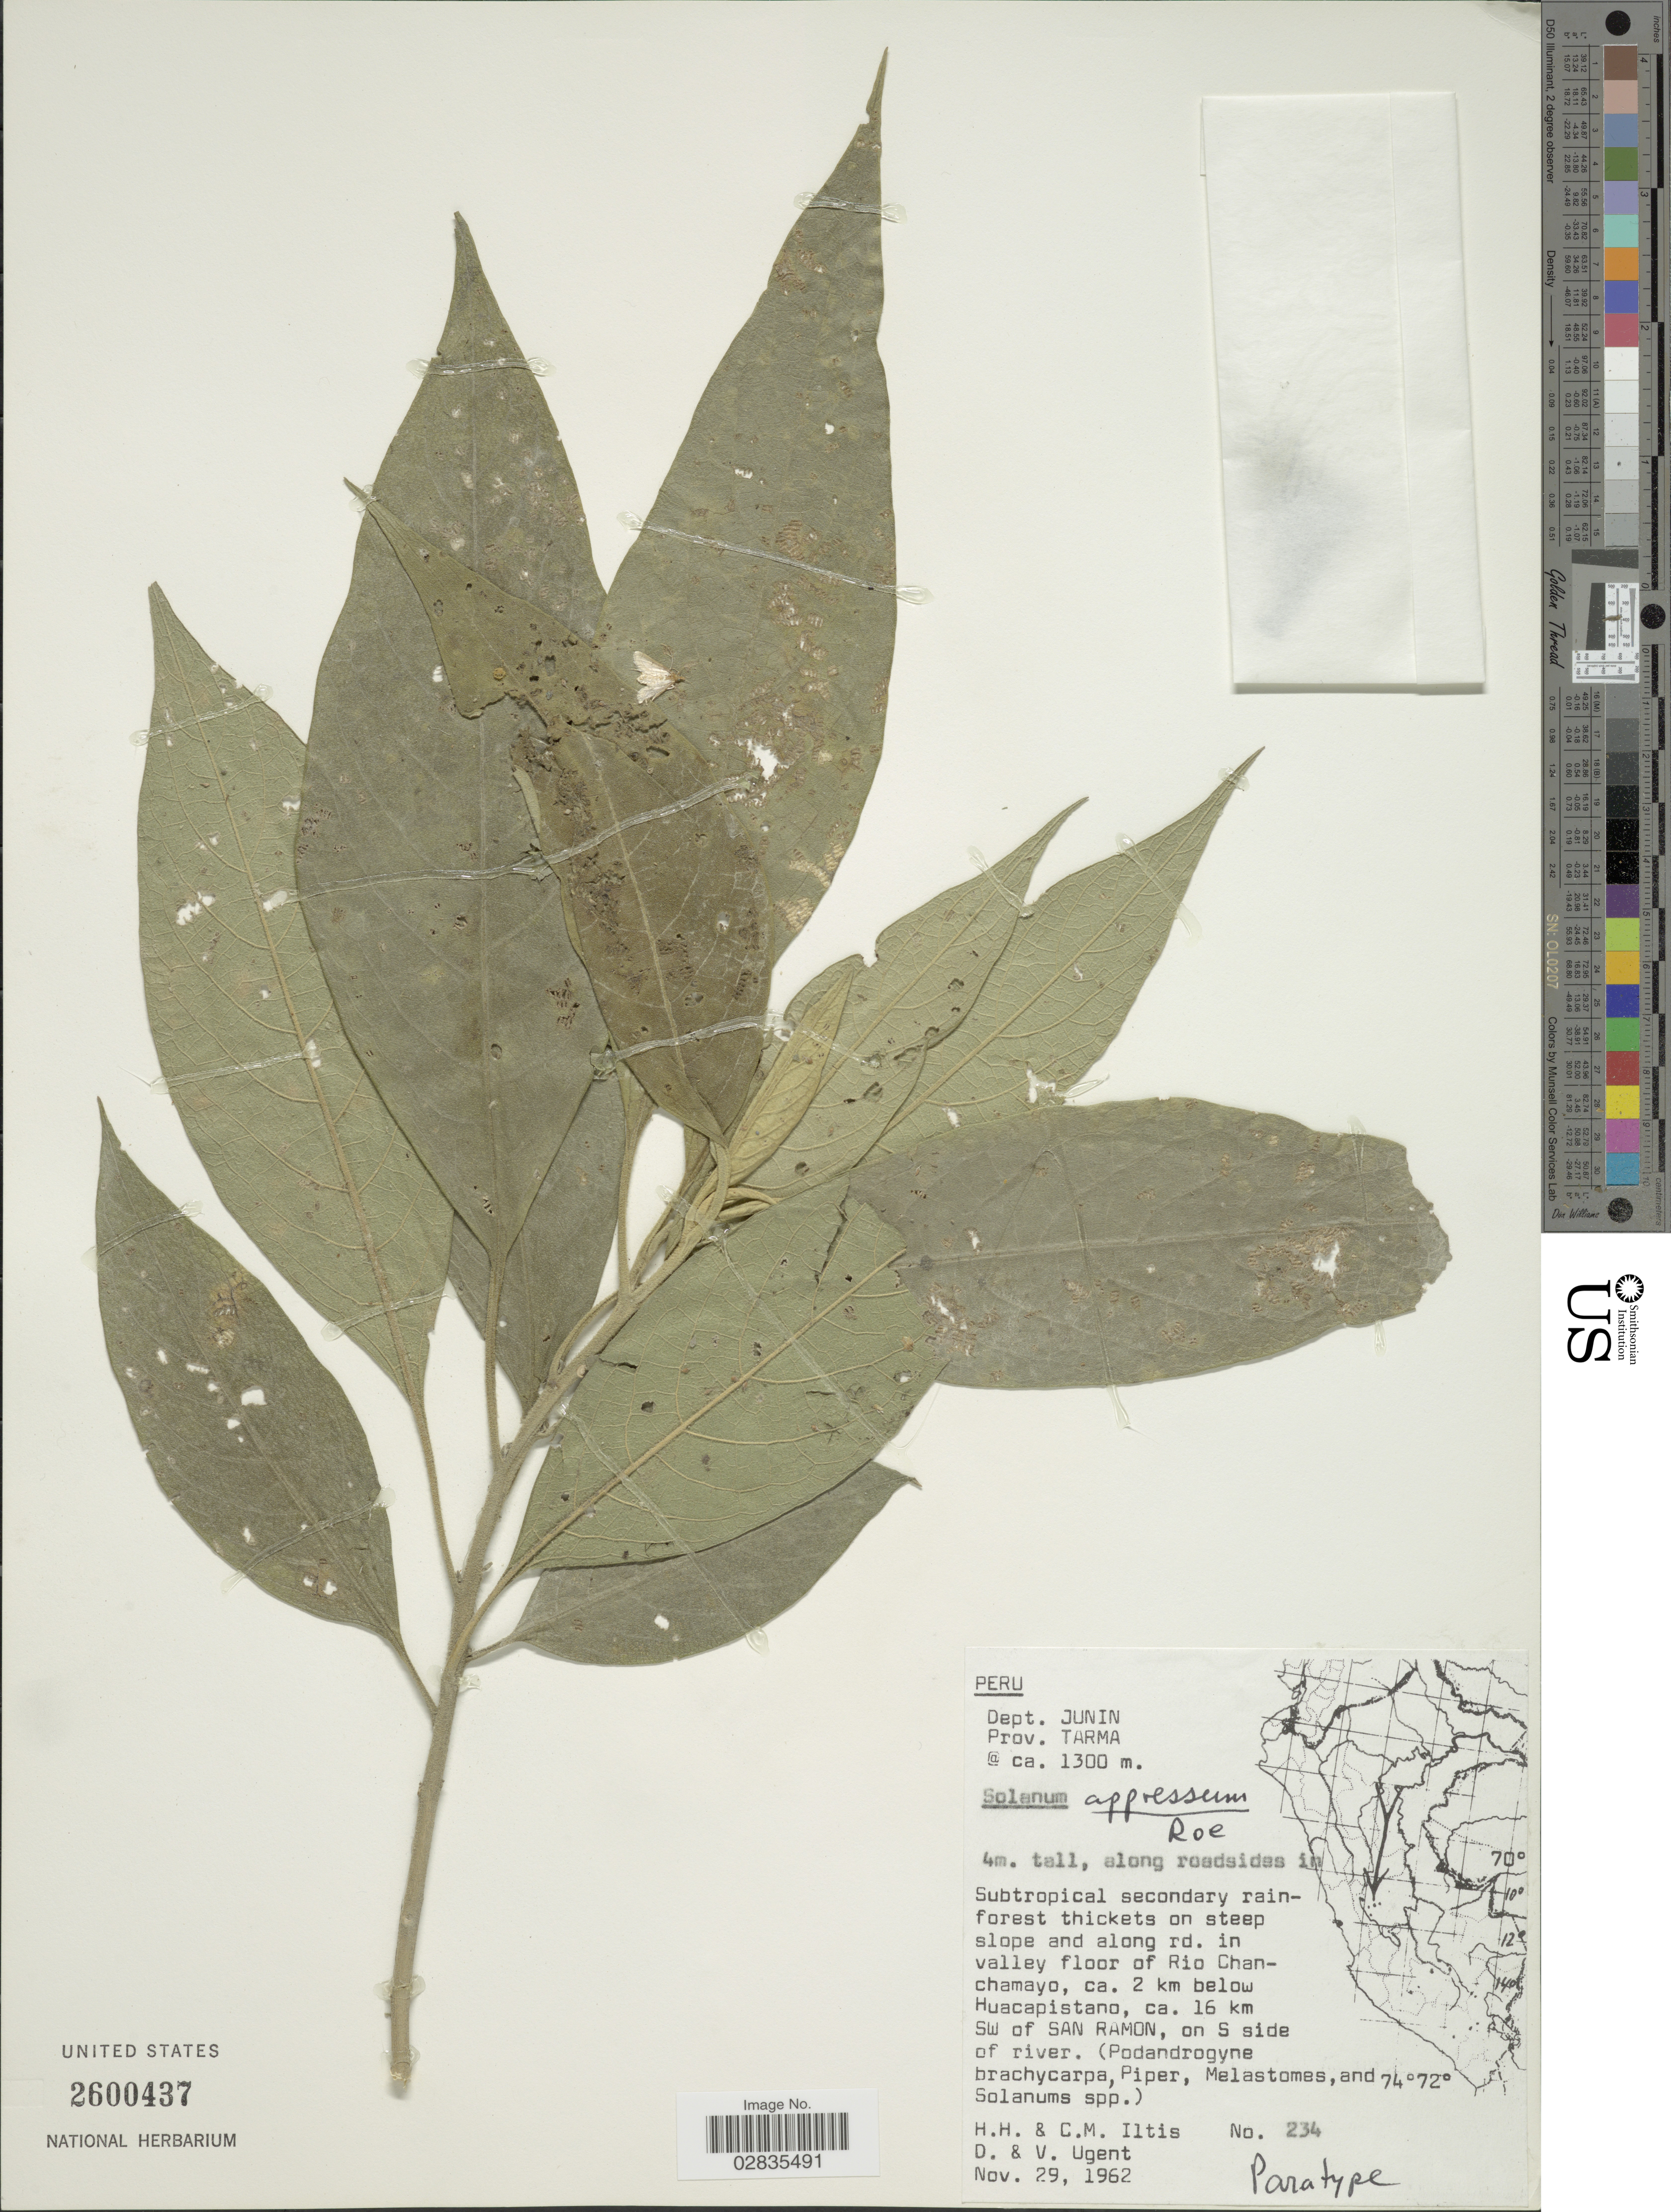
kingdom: Plantae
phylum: Tracheophyta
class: Magnoliopsida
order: Solanales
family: Solanaceae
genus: Solanum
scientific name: Solanum appressum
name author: K.E. Roe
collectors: H. H. Iltis, C. M Iltis, D. Ugent & V. Ugent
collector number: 234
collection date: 1962-11-29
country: Peru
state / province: Junín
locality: Dept. Junin, Prov. Tarma, on steep slope and along rd. in valley floor of Rio Chanchamayo, ca. 2 km below Huacapistano, ca. 16 km SW of San Ramon, on S side of river.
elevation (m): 1300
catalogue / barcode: US 2600437